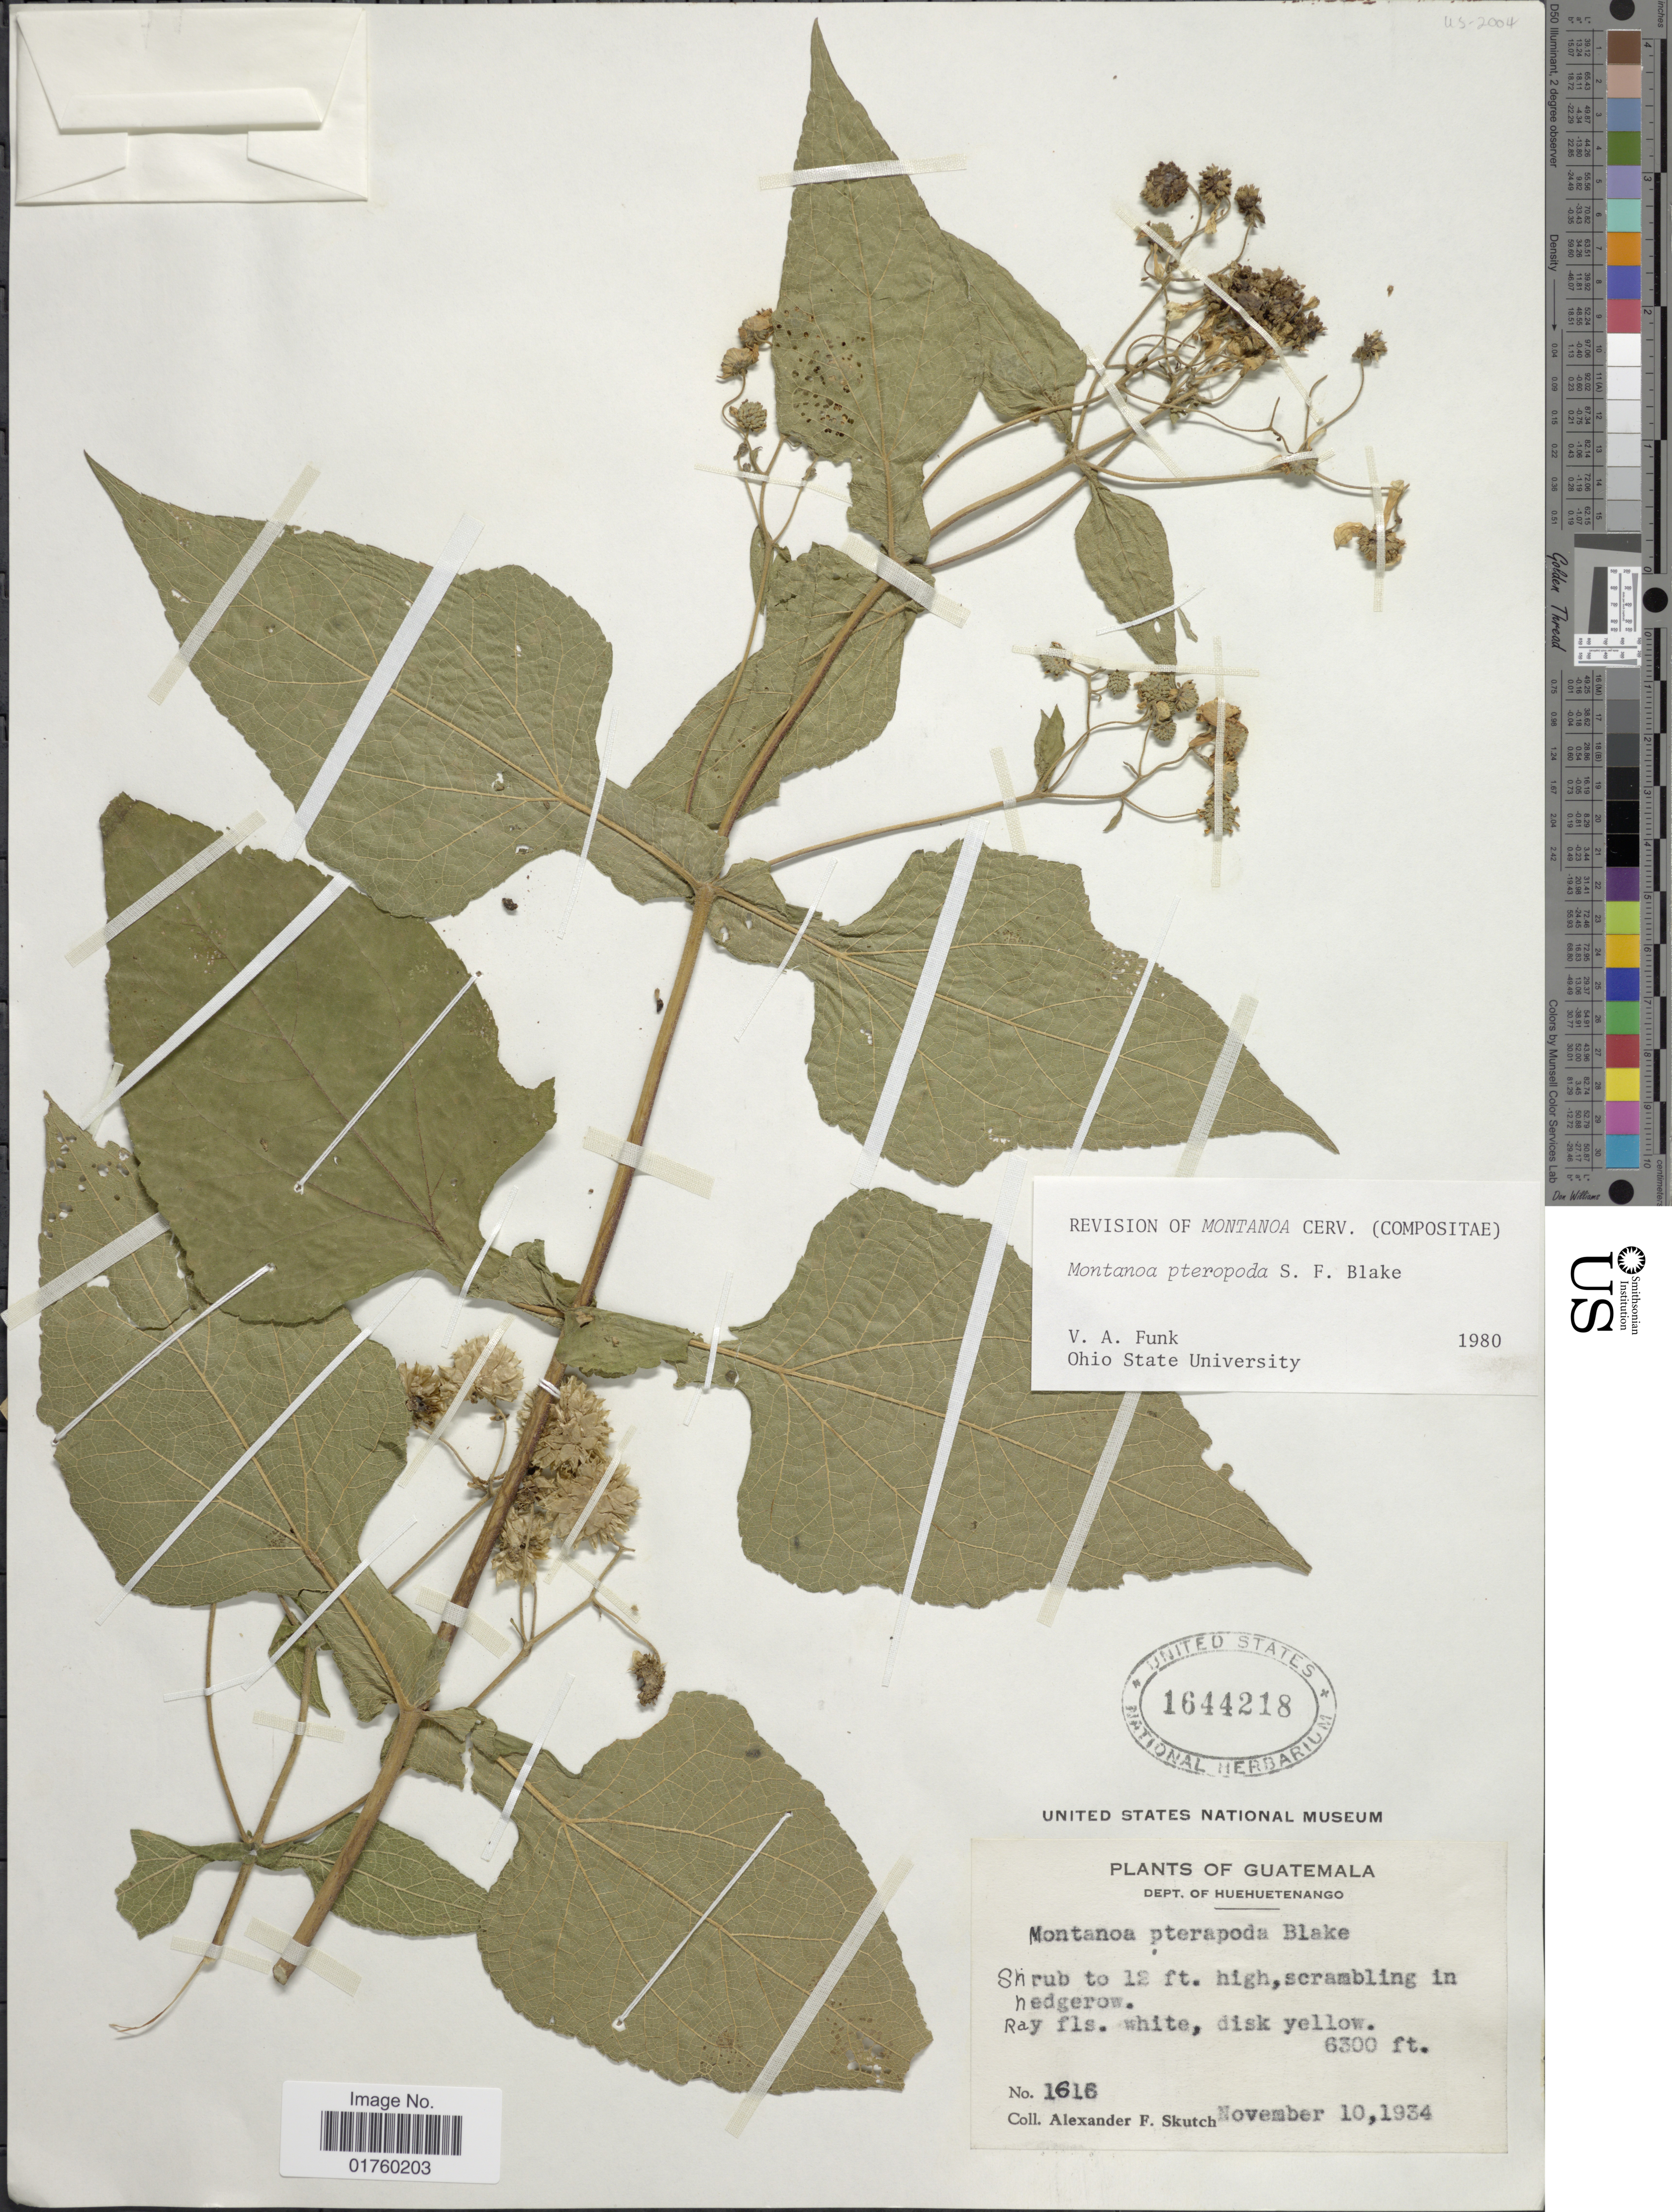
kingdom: Plantae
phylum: Tracheophyta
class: Magnoliopsida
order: Asterales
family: Asteraceae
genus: Montanoa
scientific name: Montanoa pteropoda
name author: S.F. Blake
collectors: A. F. Skutch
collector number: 1616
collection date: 1934-11-10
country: Guatemala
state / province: Huehuetenango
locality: Scrambling in hedgerow.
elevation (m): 1920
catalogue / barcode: US 1644218